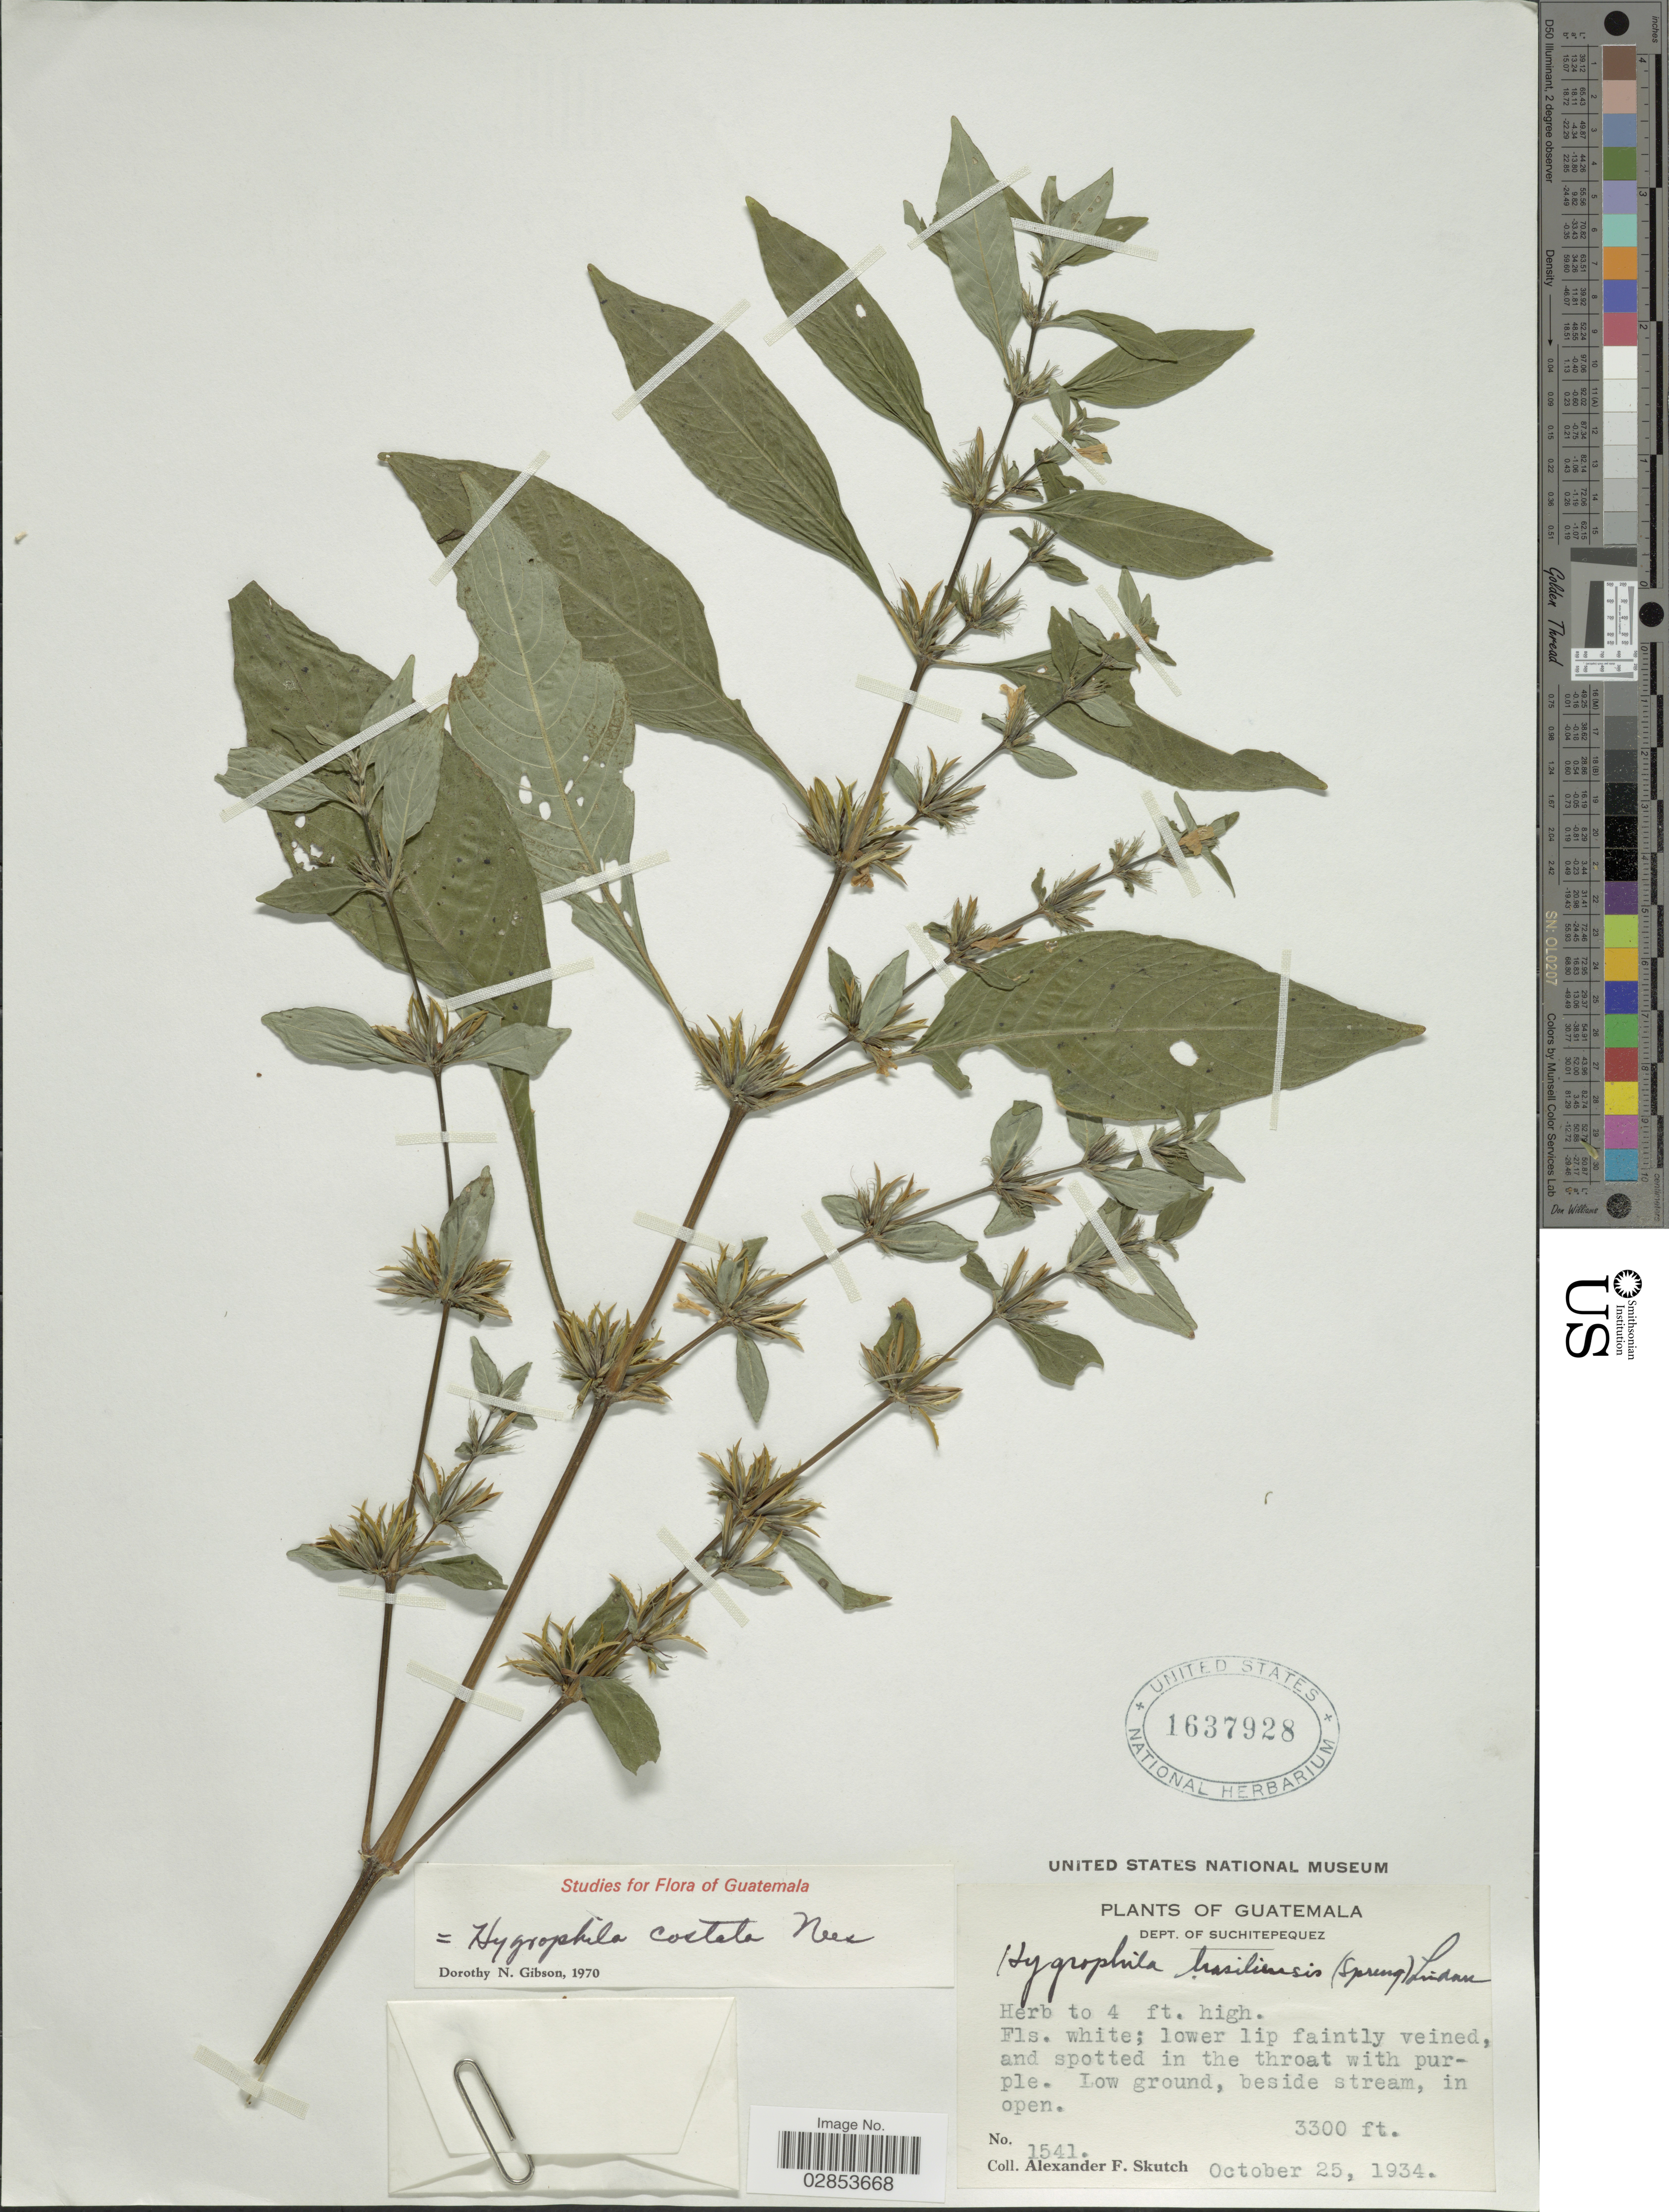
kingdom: Plantae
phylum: Tracheophyta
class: Magnoliopsida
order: Lamiales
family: Acanthaceae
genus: Hygrophila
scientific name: Hygrophila costata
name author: Nees & T. Nees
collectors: A. F. Skutch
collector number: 1541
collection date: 1934-10-25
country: Guatemala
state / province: Suchitepéquez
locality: Dept. of Suchitepequez.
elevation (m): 1006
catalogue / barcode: US 1637928